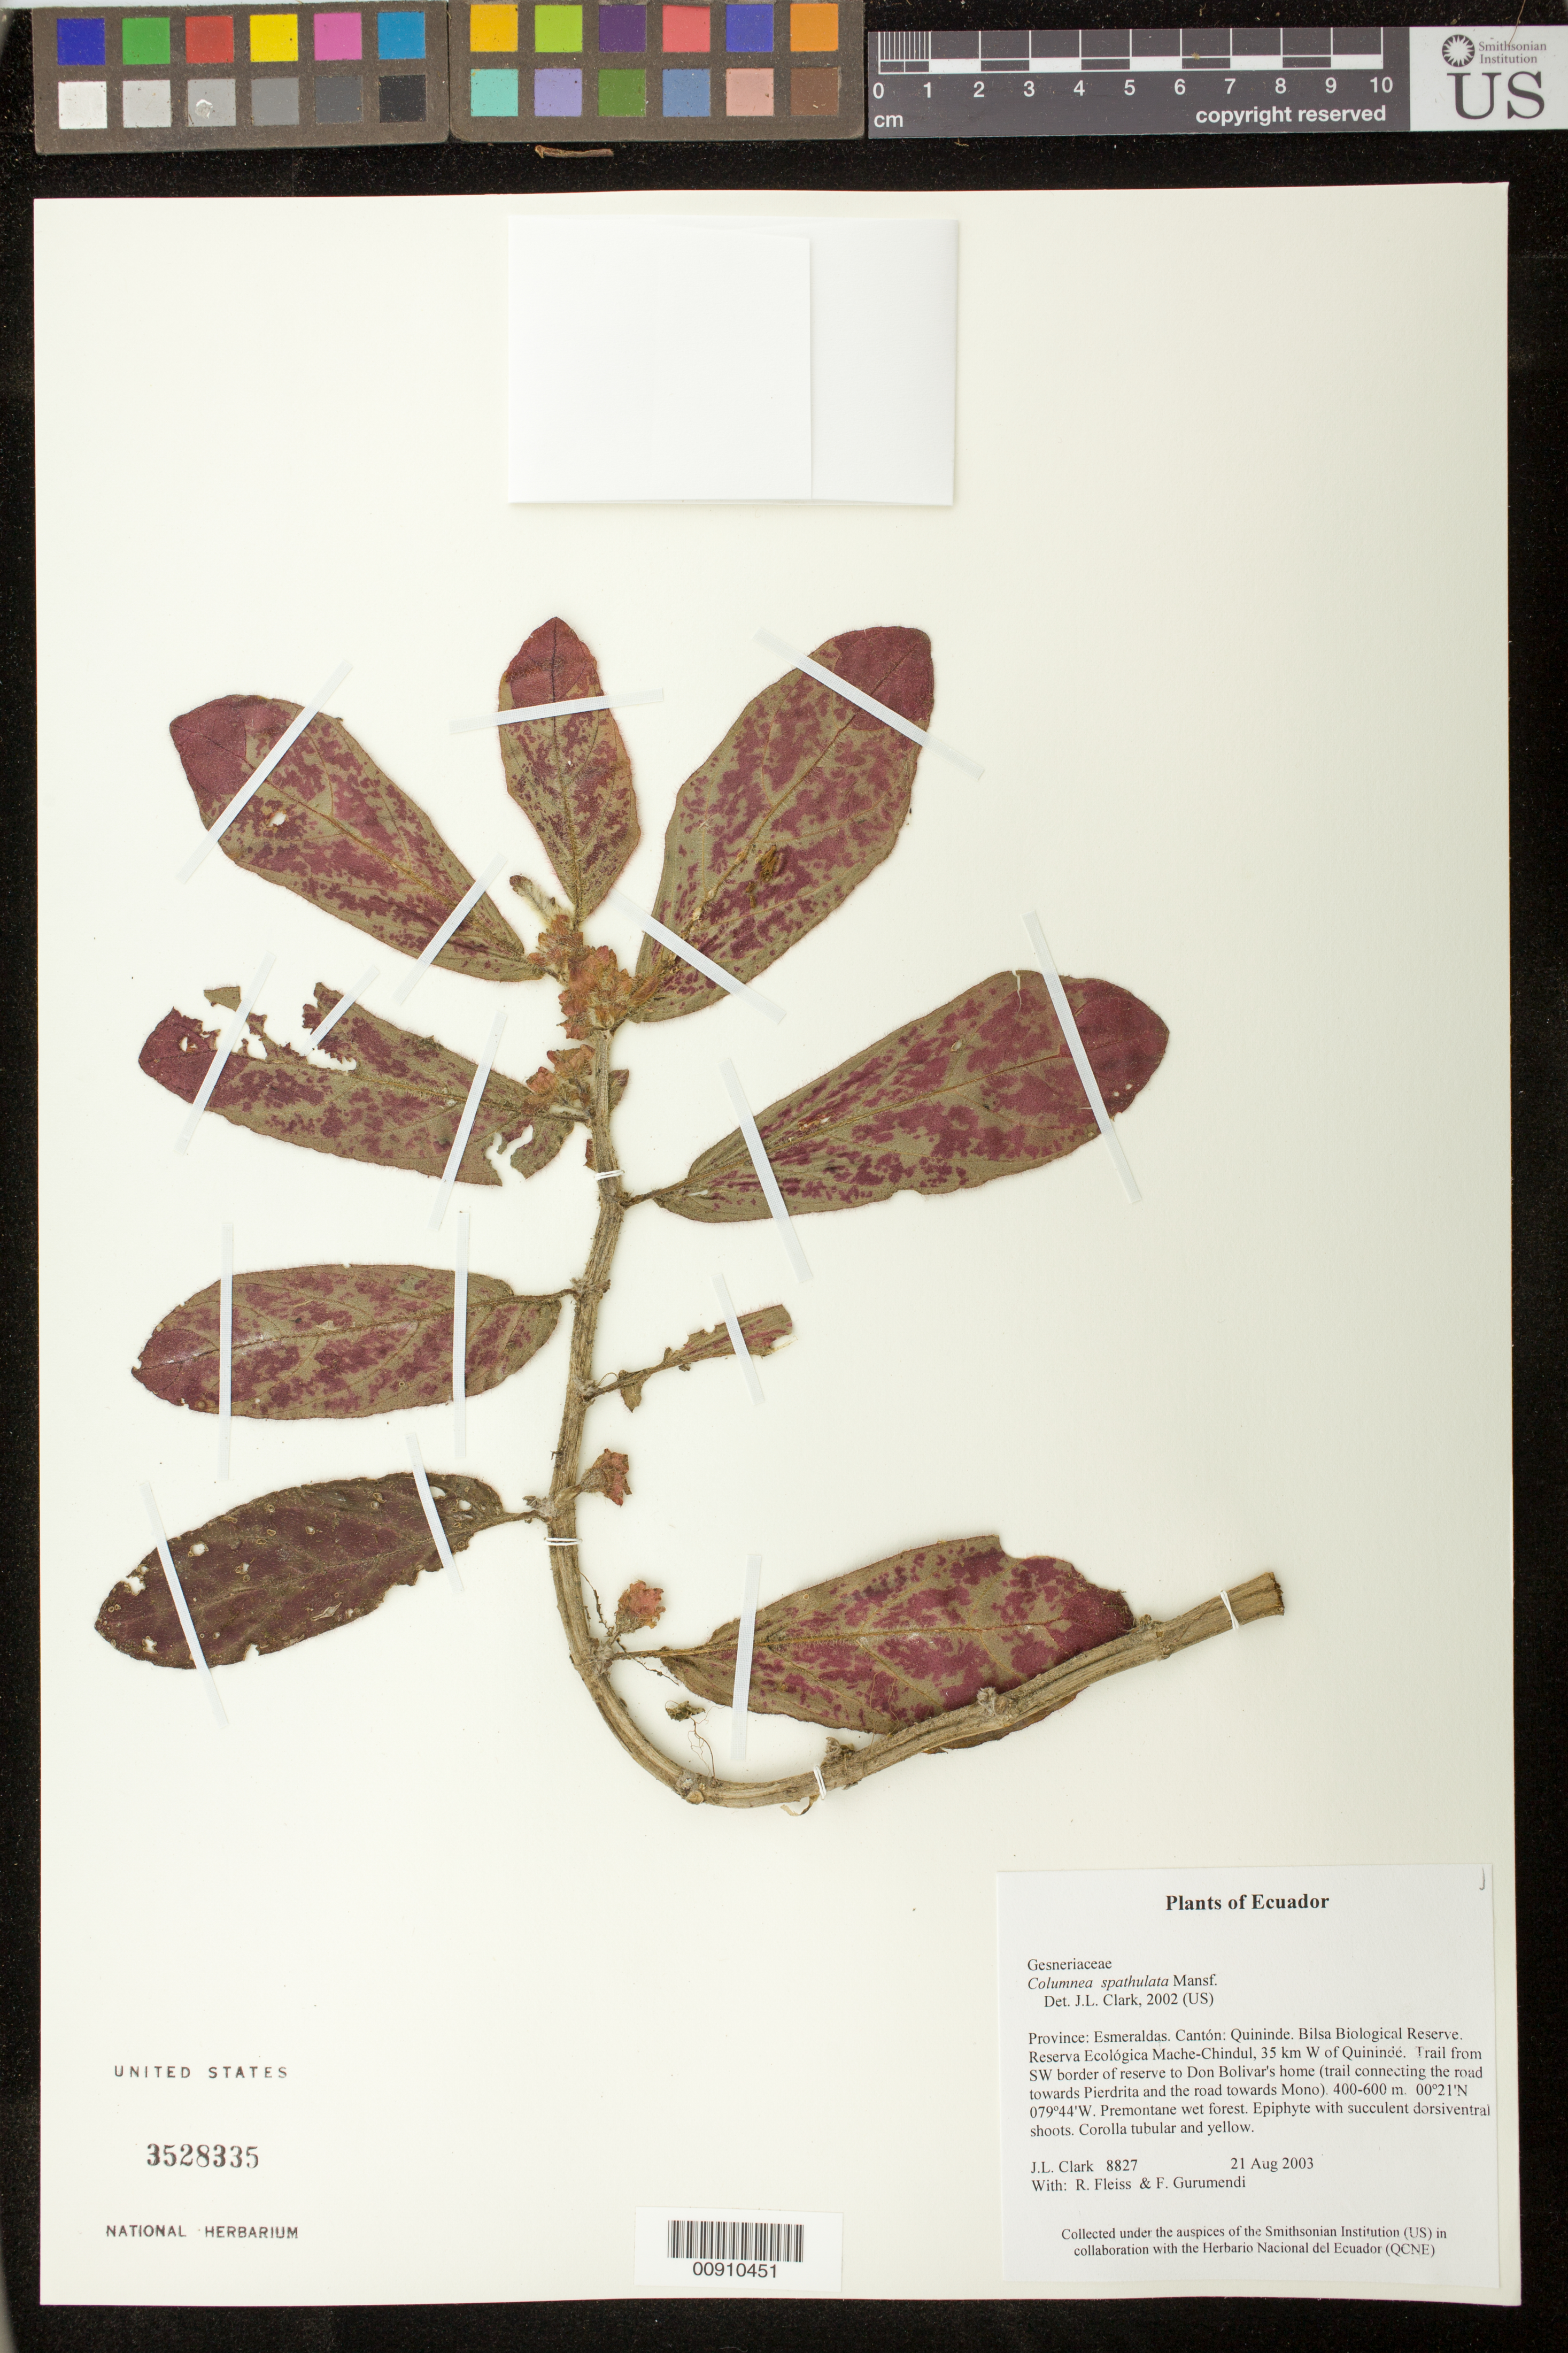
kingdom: Plantae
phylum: Tracheophyta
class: Magnoliopsida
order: Lamiales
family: Gesneriaceae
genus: Columnea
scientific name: Columnea spathulata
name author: Mansf.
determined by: Clark, J. L., (SEL), The Marie Selby Botanical Garden (UNITED STATES)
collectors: J. L. Clark, R. Fleiss & F. Gurumendí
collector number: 8827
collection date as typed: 21 Aug 2003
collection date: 2003-08-21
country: Ecuador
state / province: Esmeraldas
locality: Quininde. Bilsa Biological Reserve. Reserva Ecológica Mache-Chindul, 35 km W of Quinindé. Trail from SW border of reserve to Don Bolivar's home (trail connecting the road towards Pierdrita and the road towards Mono).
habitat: Premontane wet forest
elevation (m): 400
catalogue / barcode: US 3528335